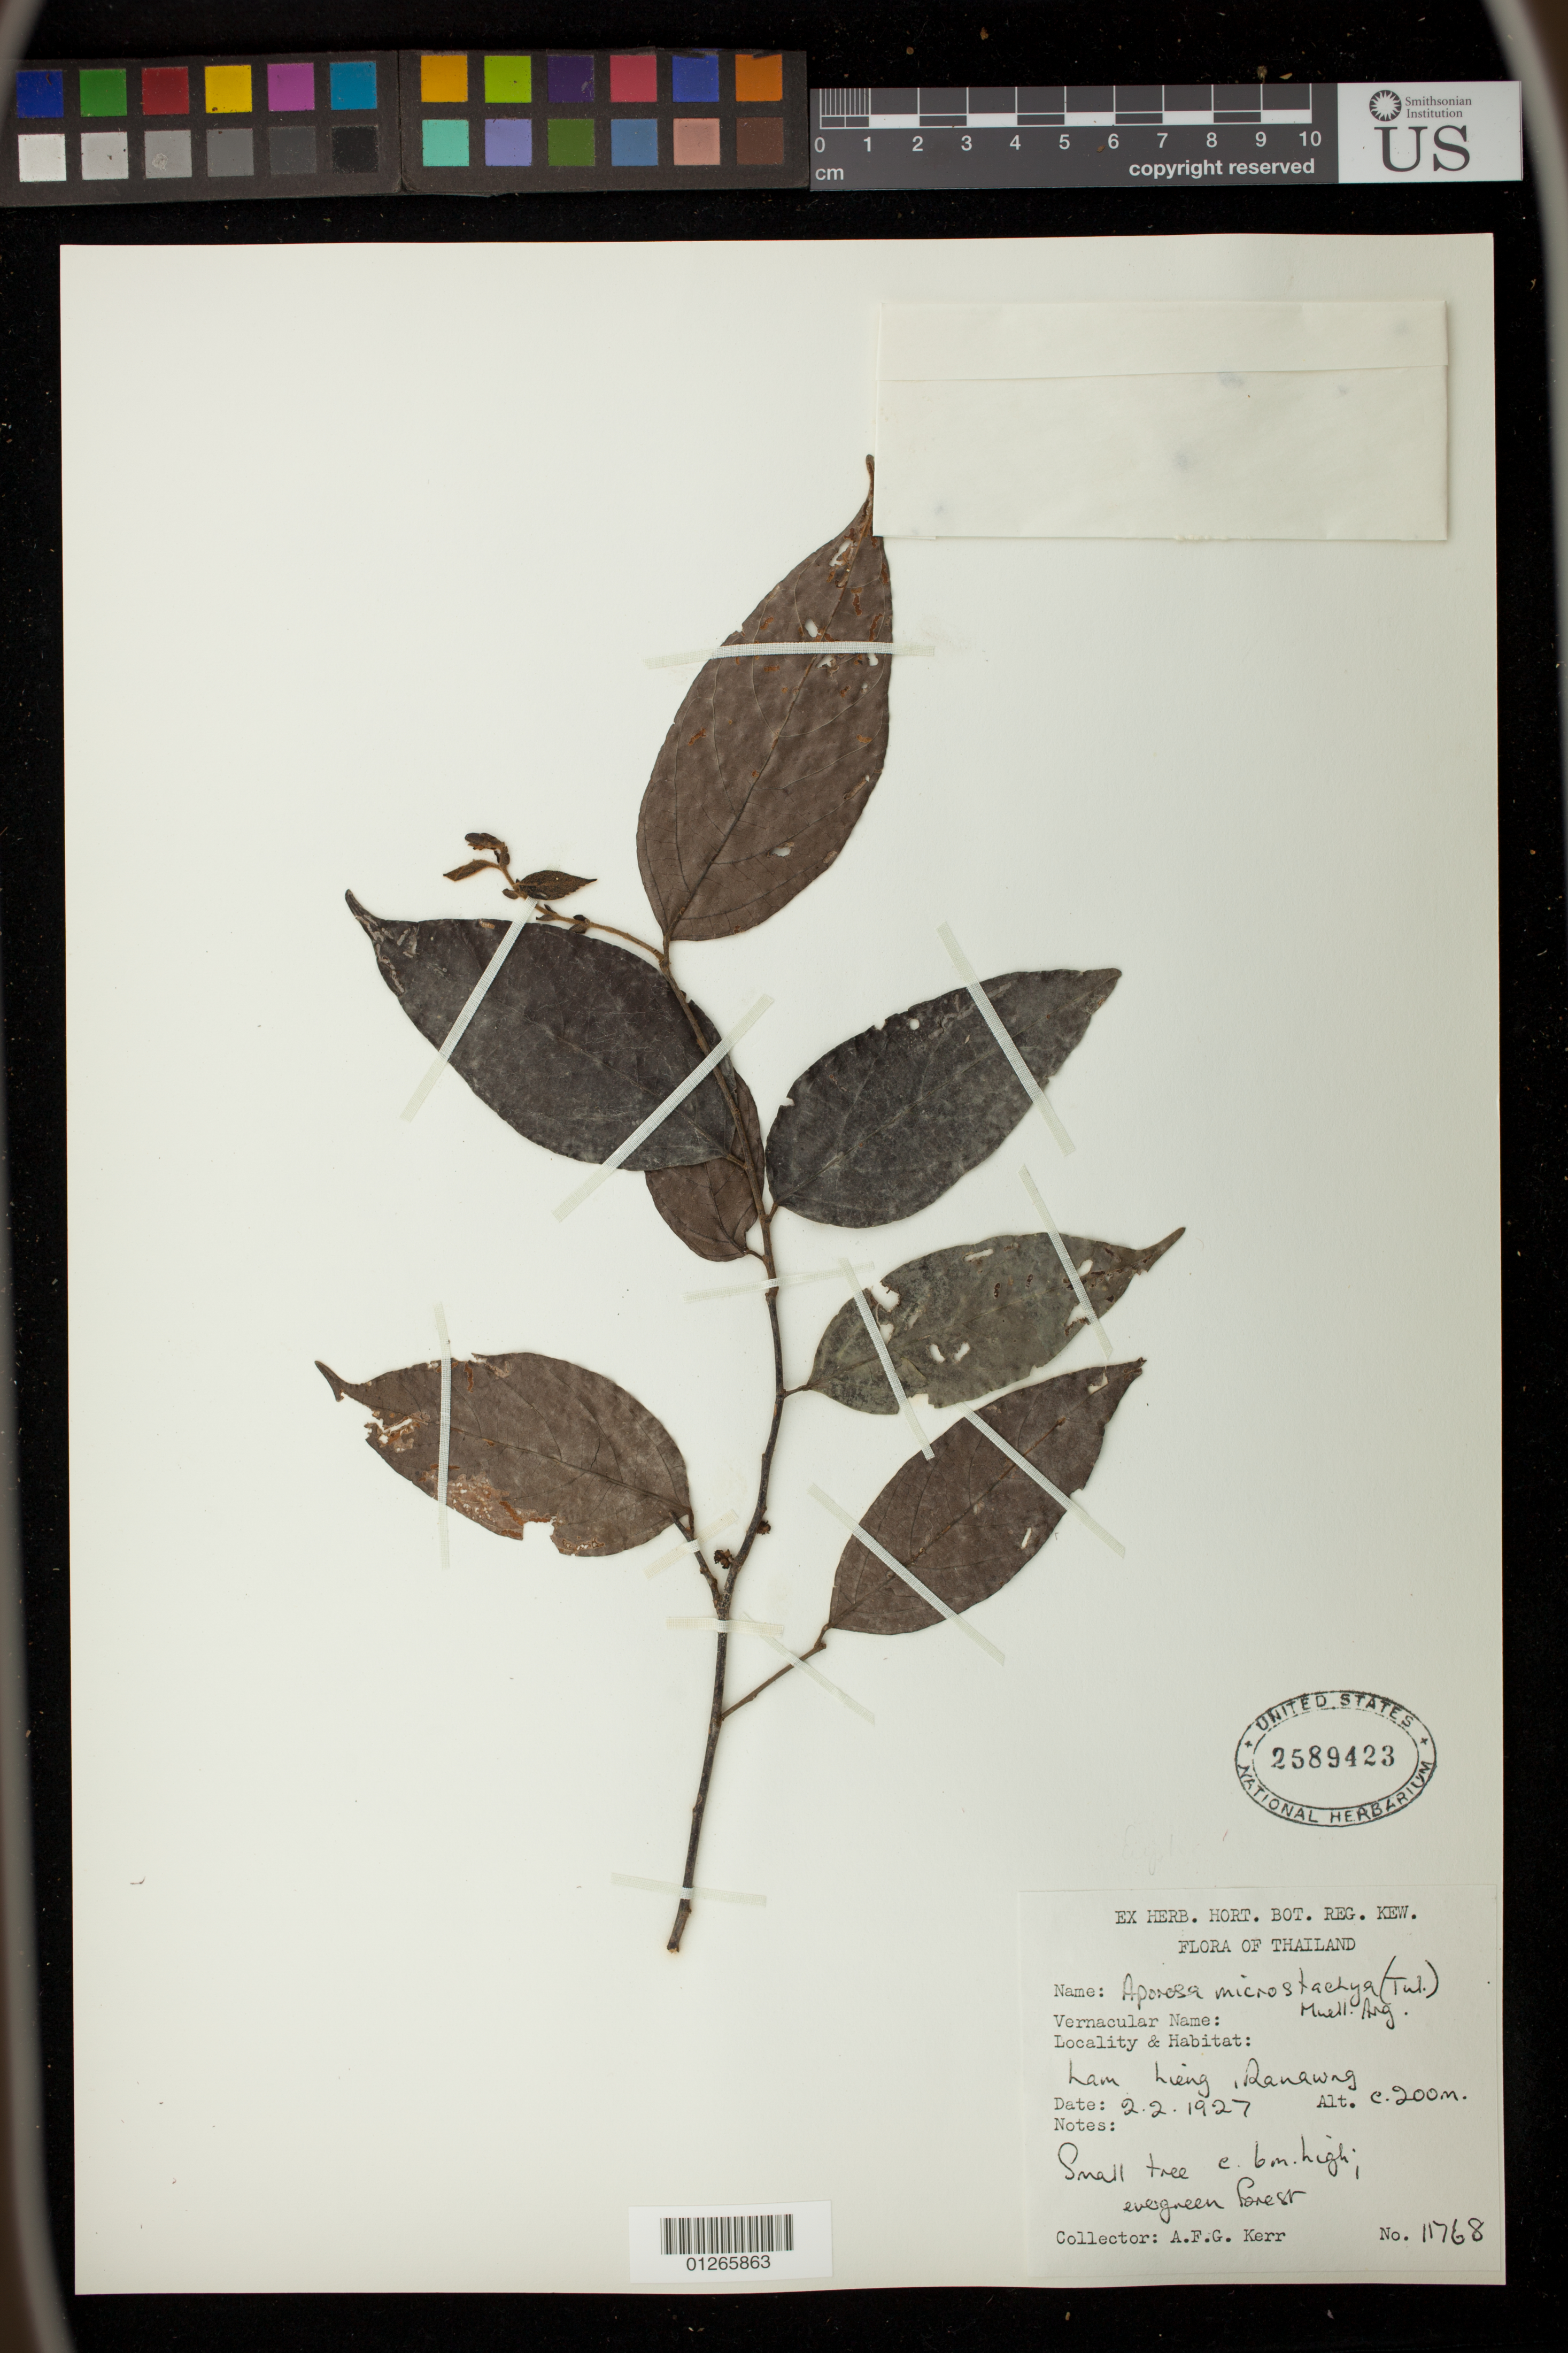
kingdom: Plantae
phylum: Tracheophyta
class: Magnoliopsida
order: Malpighiales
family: Phyllanthaceae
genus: Aporosa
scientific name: Aporosa microstachya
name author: (Tul.) Müll. Arg.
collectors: A. F. G. Kerr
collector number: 11768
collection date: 1927-02-02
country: Thailand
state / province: Lam Lieng, Ranawny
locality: Evergreen forest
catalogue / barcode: US 2589423